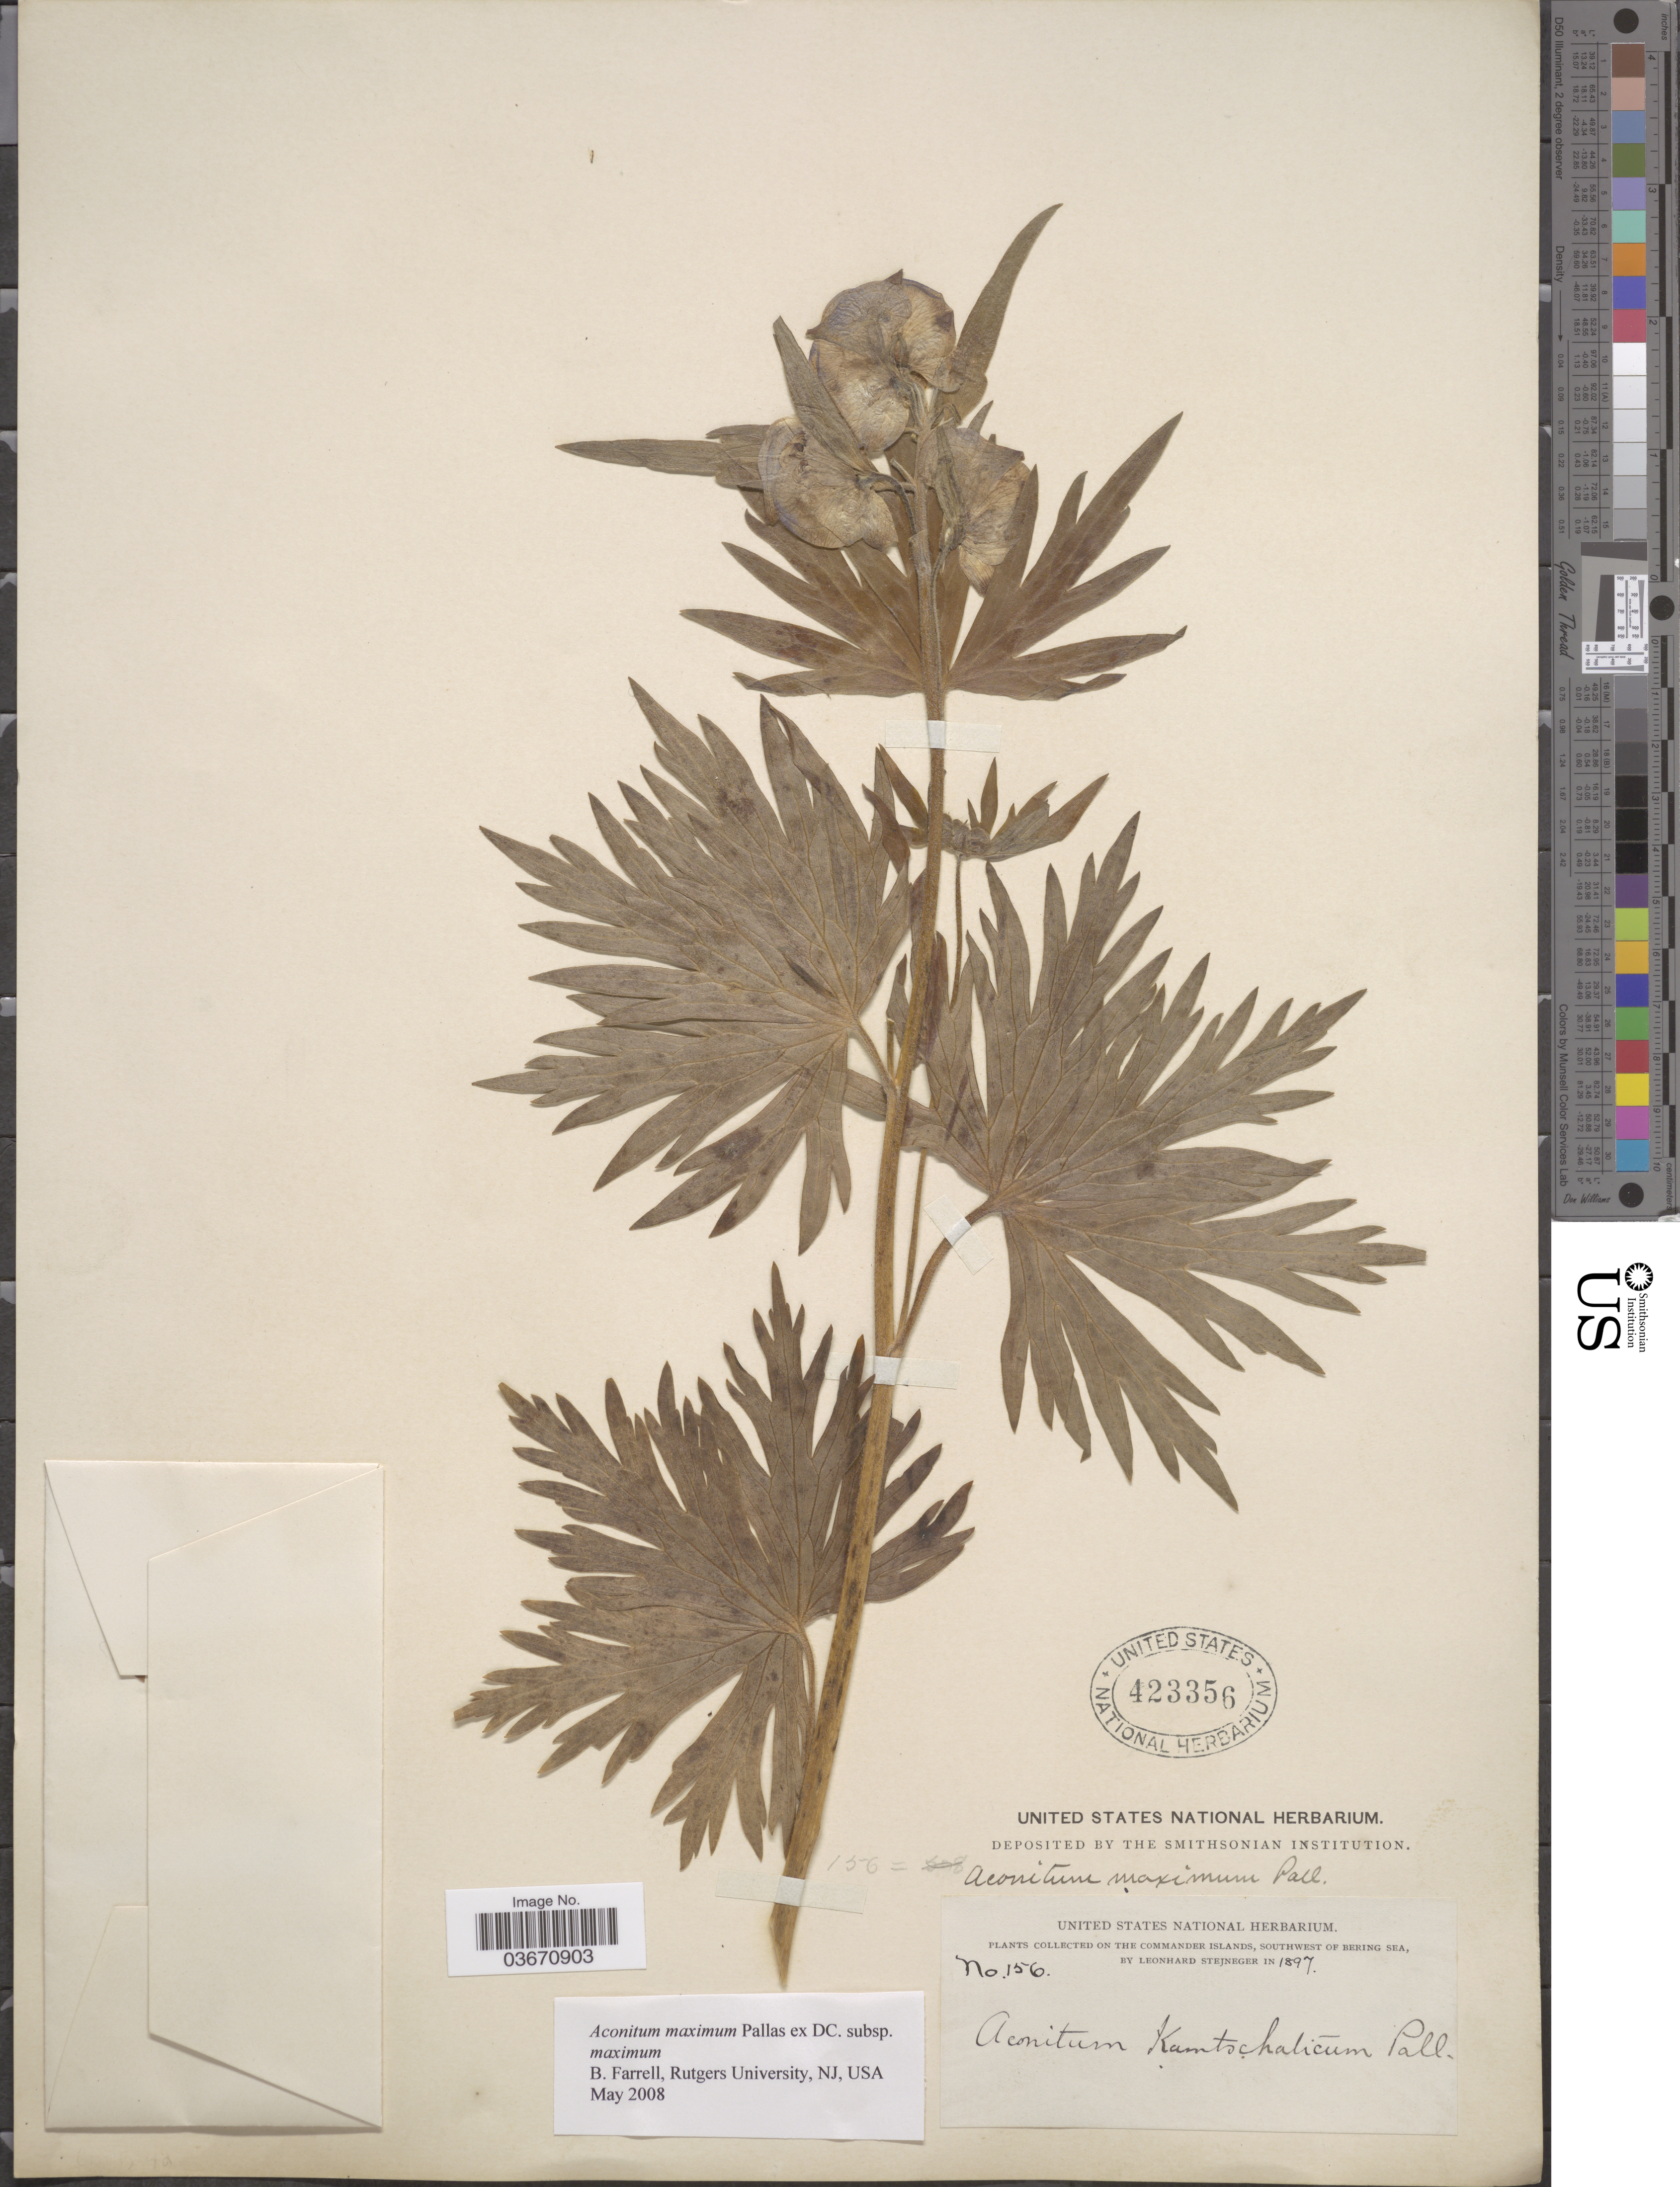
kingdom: Plantae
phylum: Tracheophyta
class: Magnoliopsida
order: Ranunculales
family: Ranunculaceae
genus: Aconitum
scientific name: Aconitum maximum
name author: Pall. ex DC.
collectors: L. Stejneger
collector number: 156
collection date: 1897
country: Russian Federation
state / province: Kamchatka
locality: On the Commander Islands, southwest of Bering Sea.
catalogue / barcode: US 423356